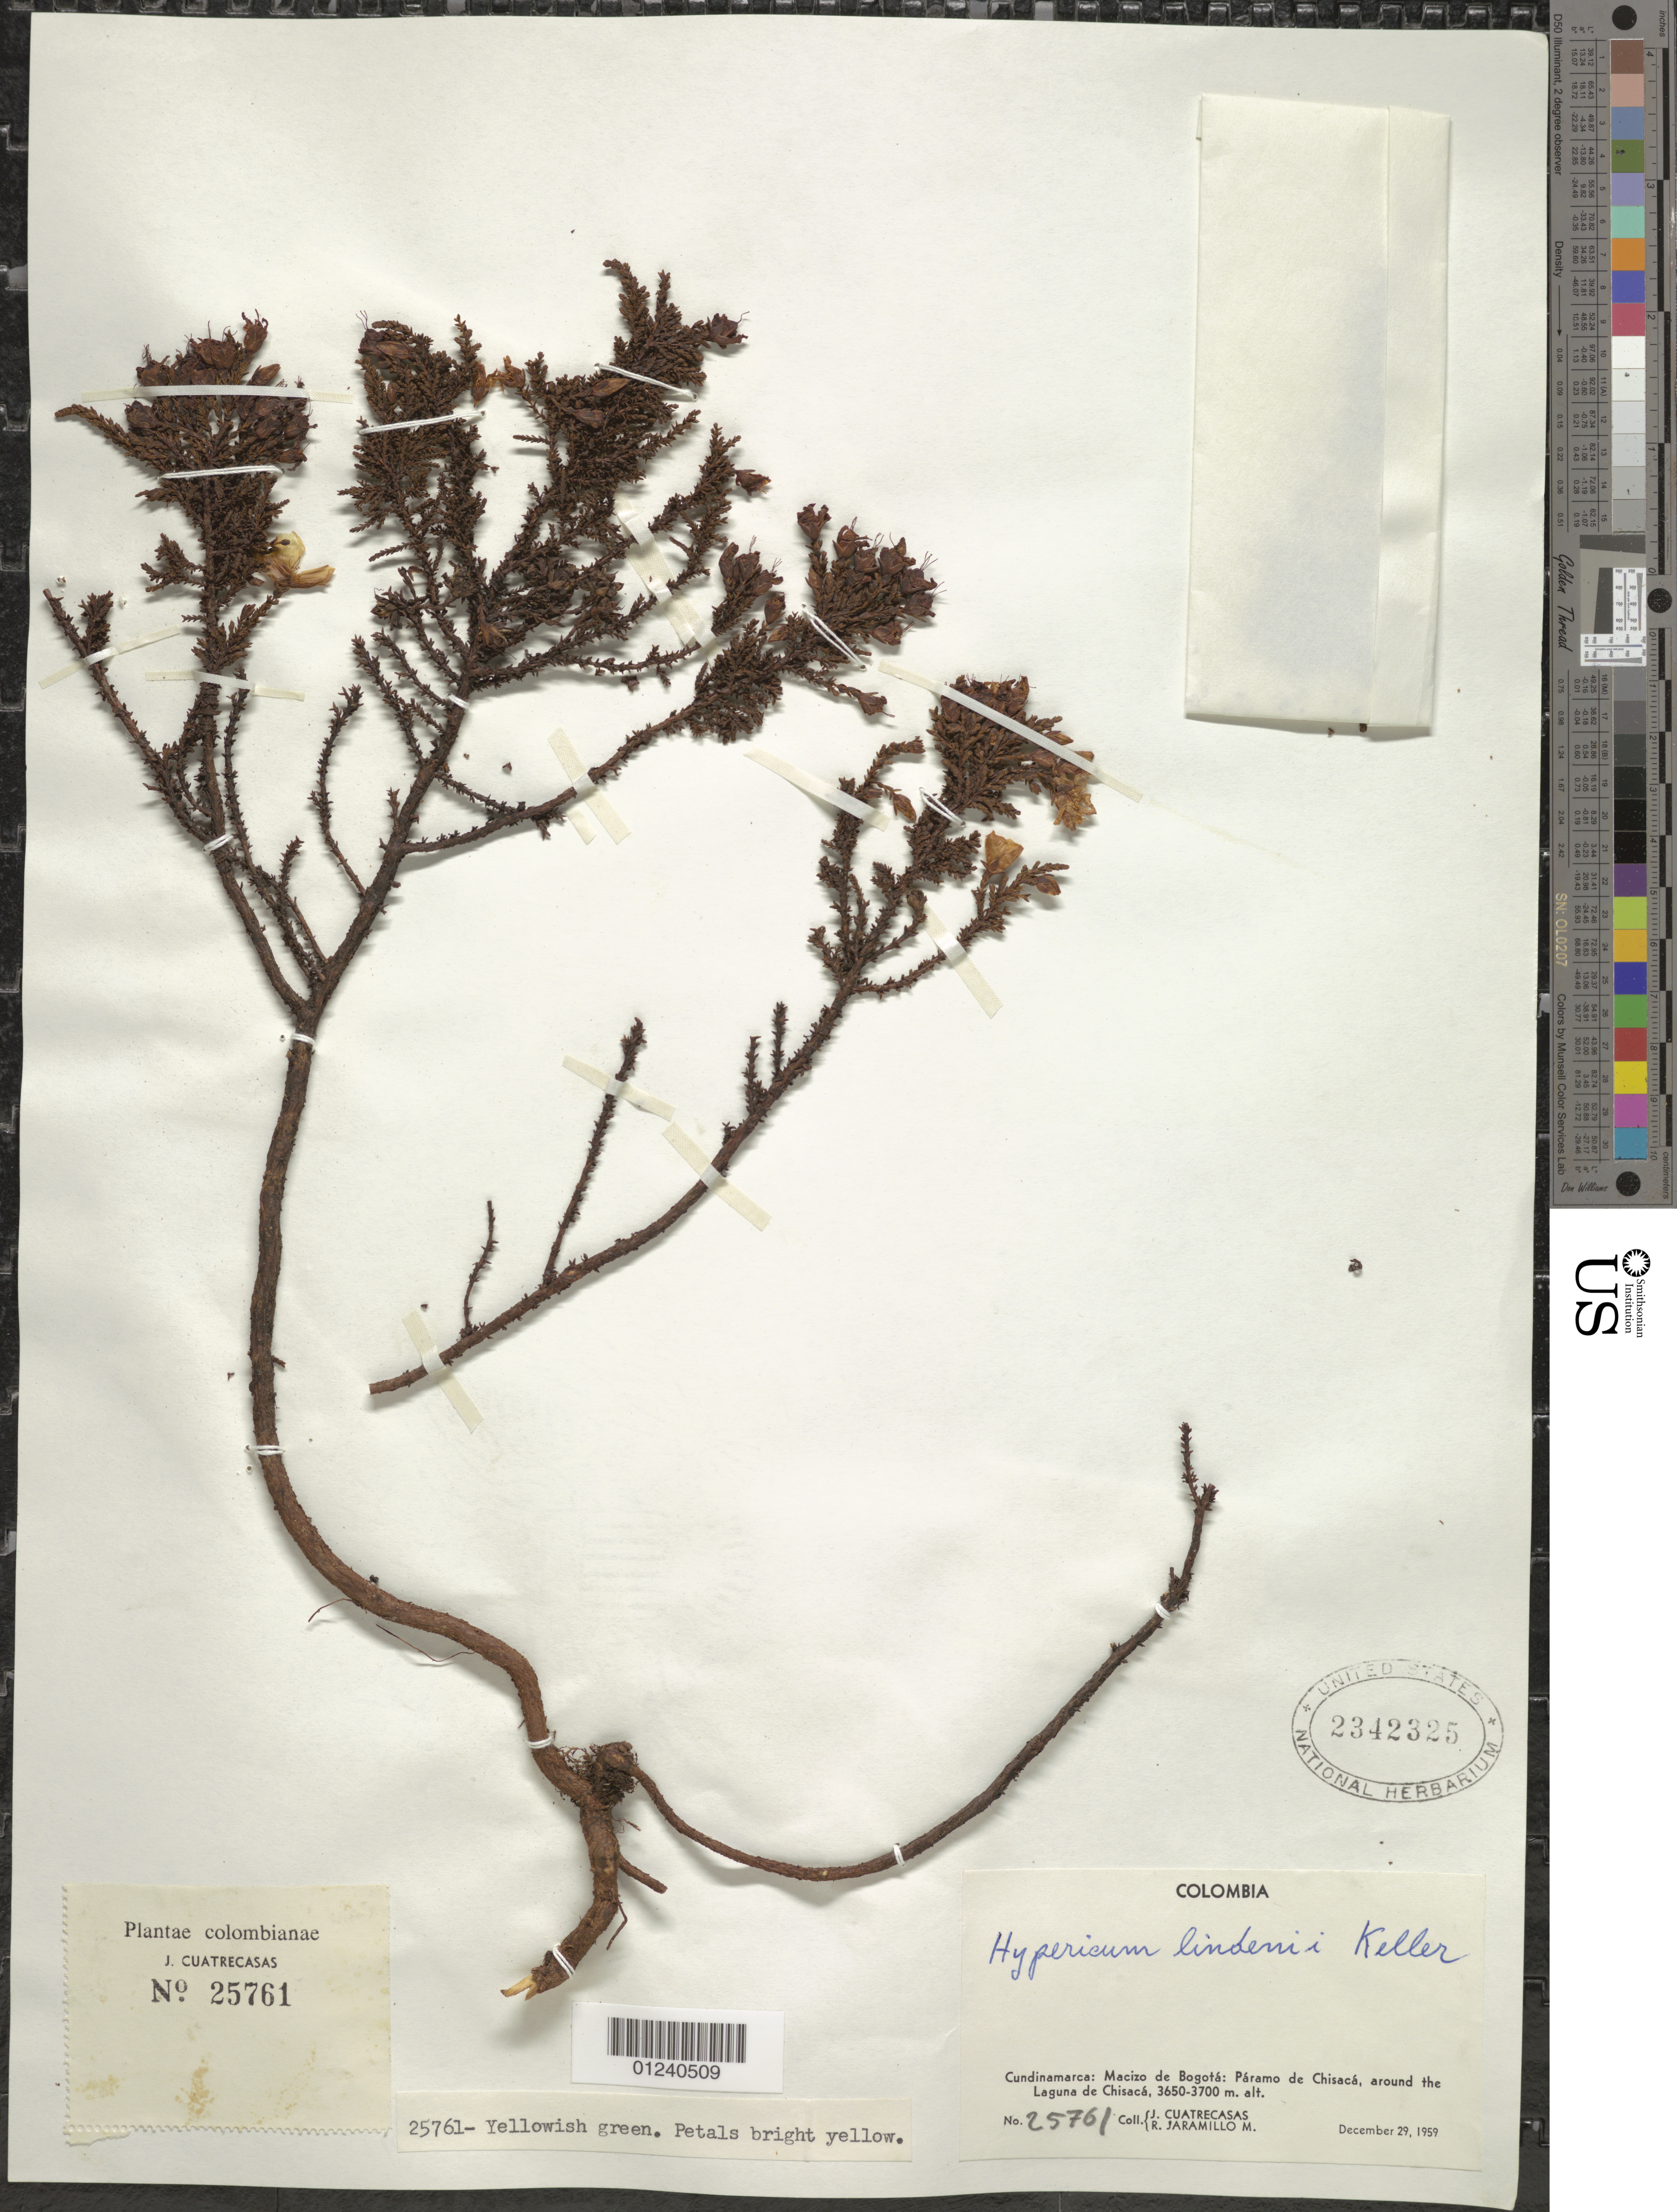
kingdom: Plantae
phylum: Tracheophyta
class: Magnoliopsida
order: Malpighiales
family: Hypericaceae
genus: Hypericum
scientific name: Hypericum myricariifolium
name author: Hieron.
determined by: Strong, M. T., (US), Smithsonian Institution - National Museum of Natural History (UNITED STATES)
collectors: J. Cuatrecasas & R. Jaramillo M.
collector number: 25761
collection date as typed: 29 Dec 1959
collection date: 1959-12-29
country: Colombia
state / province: Cundinamarca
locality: Macizo de Bogotá, Páramo de Chisacá, around Laguna de Chisacá.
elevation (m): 3650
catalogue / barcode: US 2342325